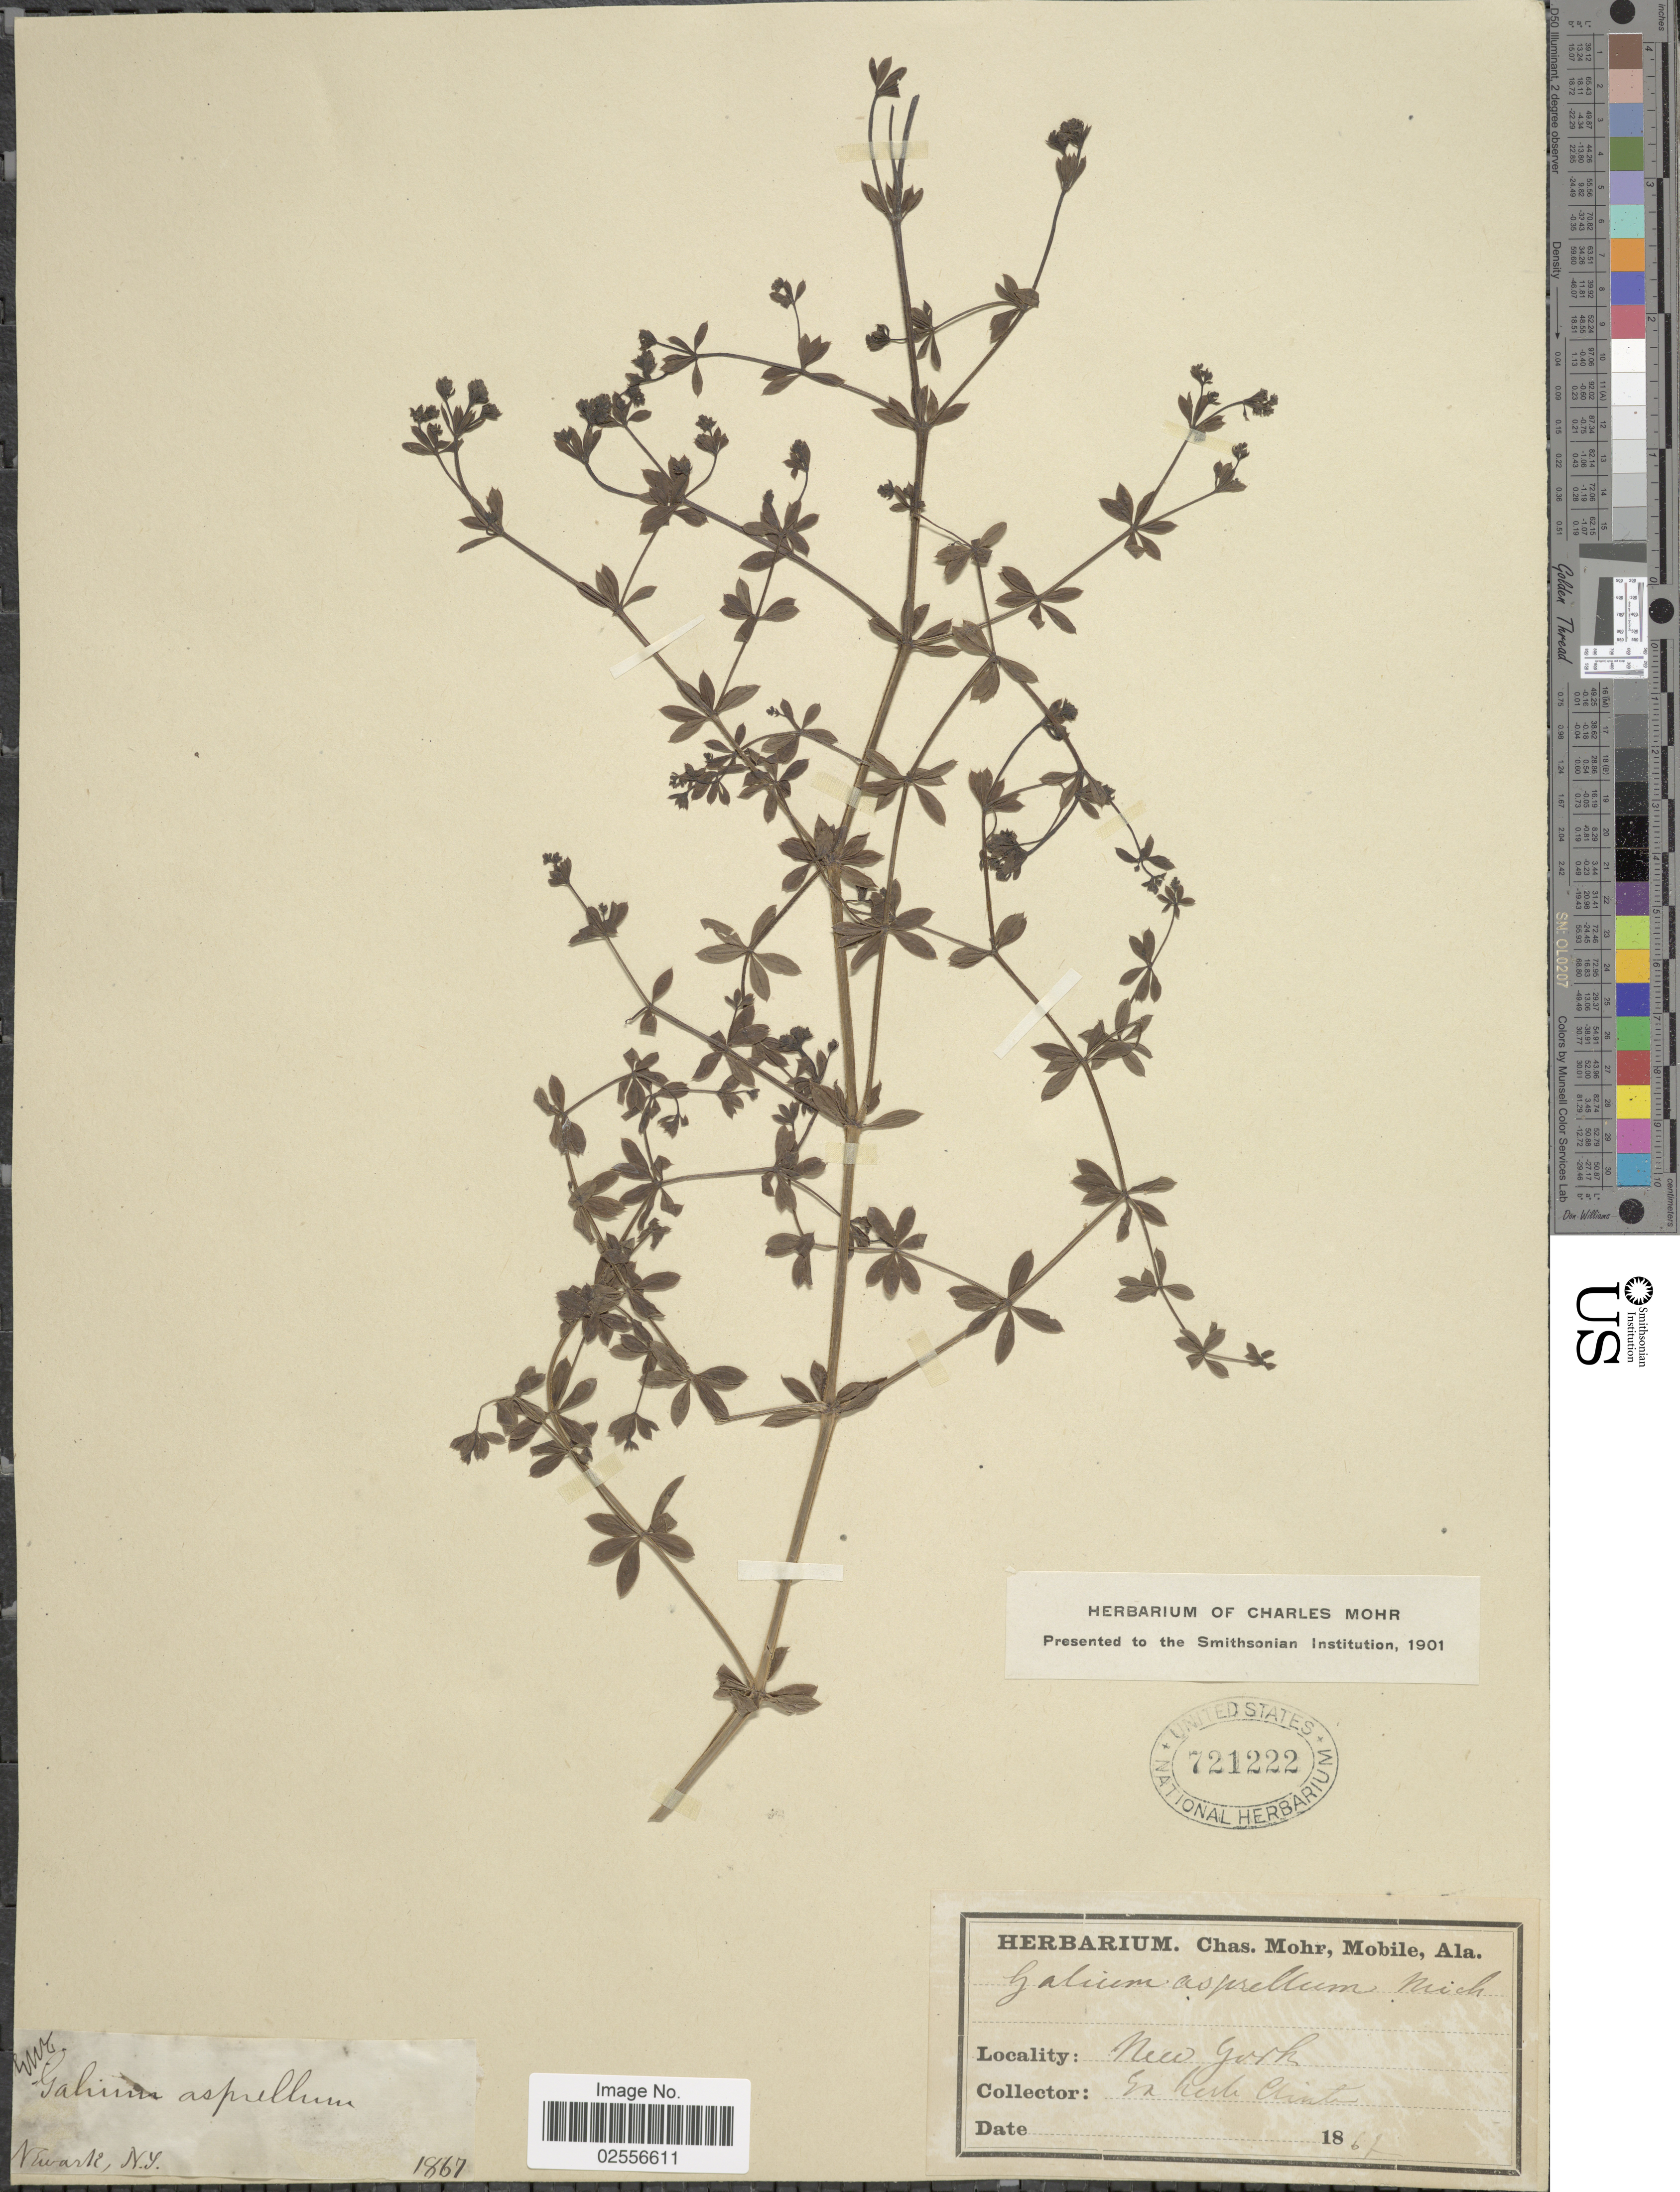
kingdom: Plantae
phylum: Tracheophyta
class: Magnoliopsida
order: Gentianales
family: Rubiaceae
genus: Galium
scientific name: Galium asprellum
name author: Michx.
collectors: ex Herb. Clinta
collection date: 1867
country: United States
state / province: New York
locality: Newark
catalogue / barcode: US 721222